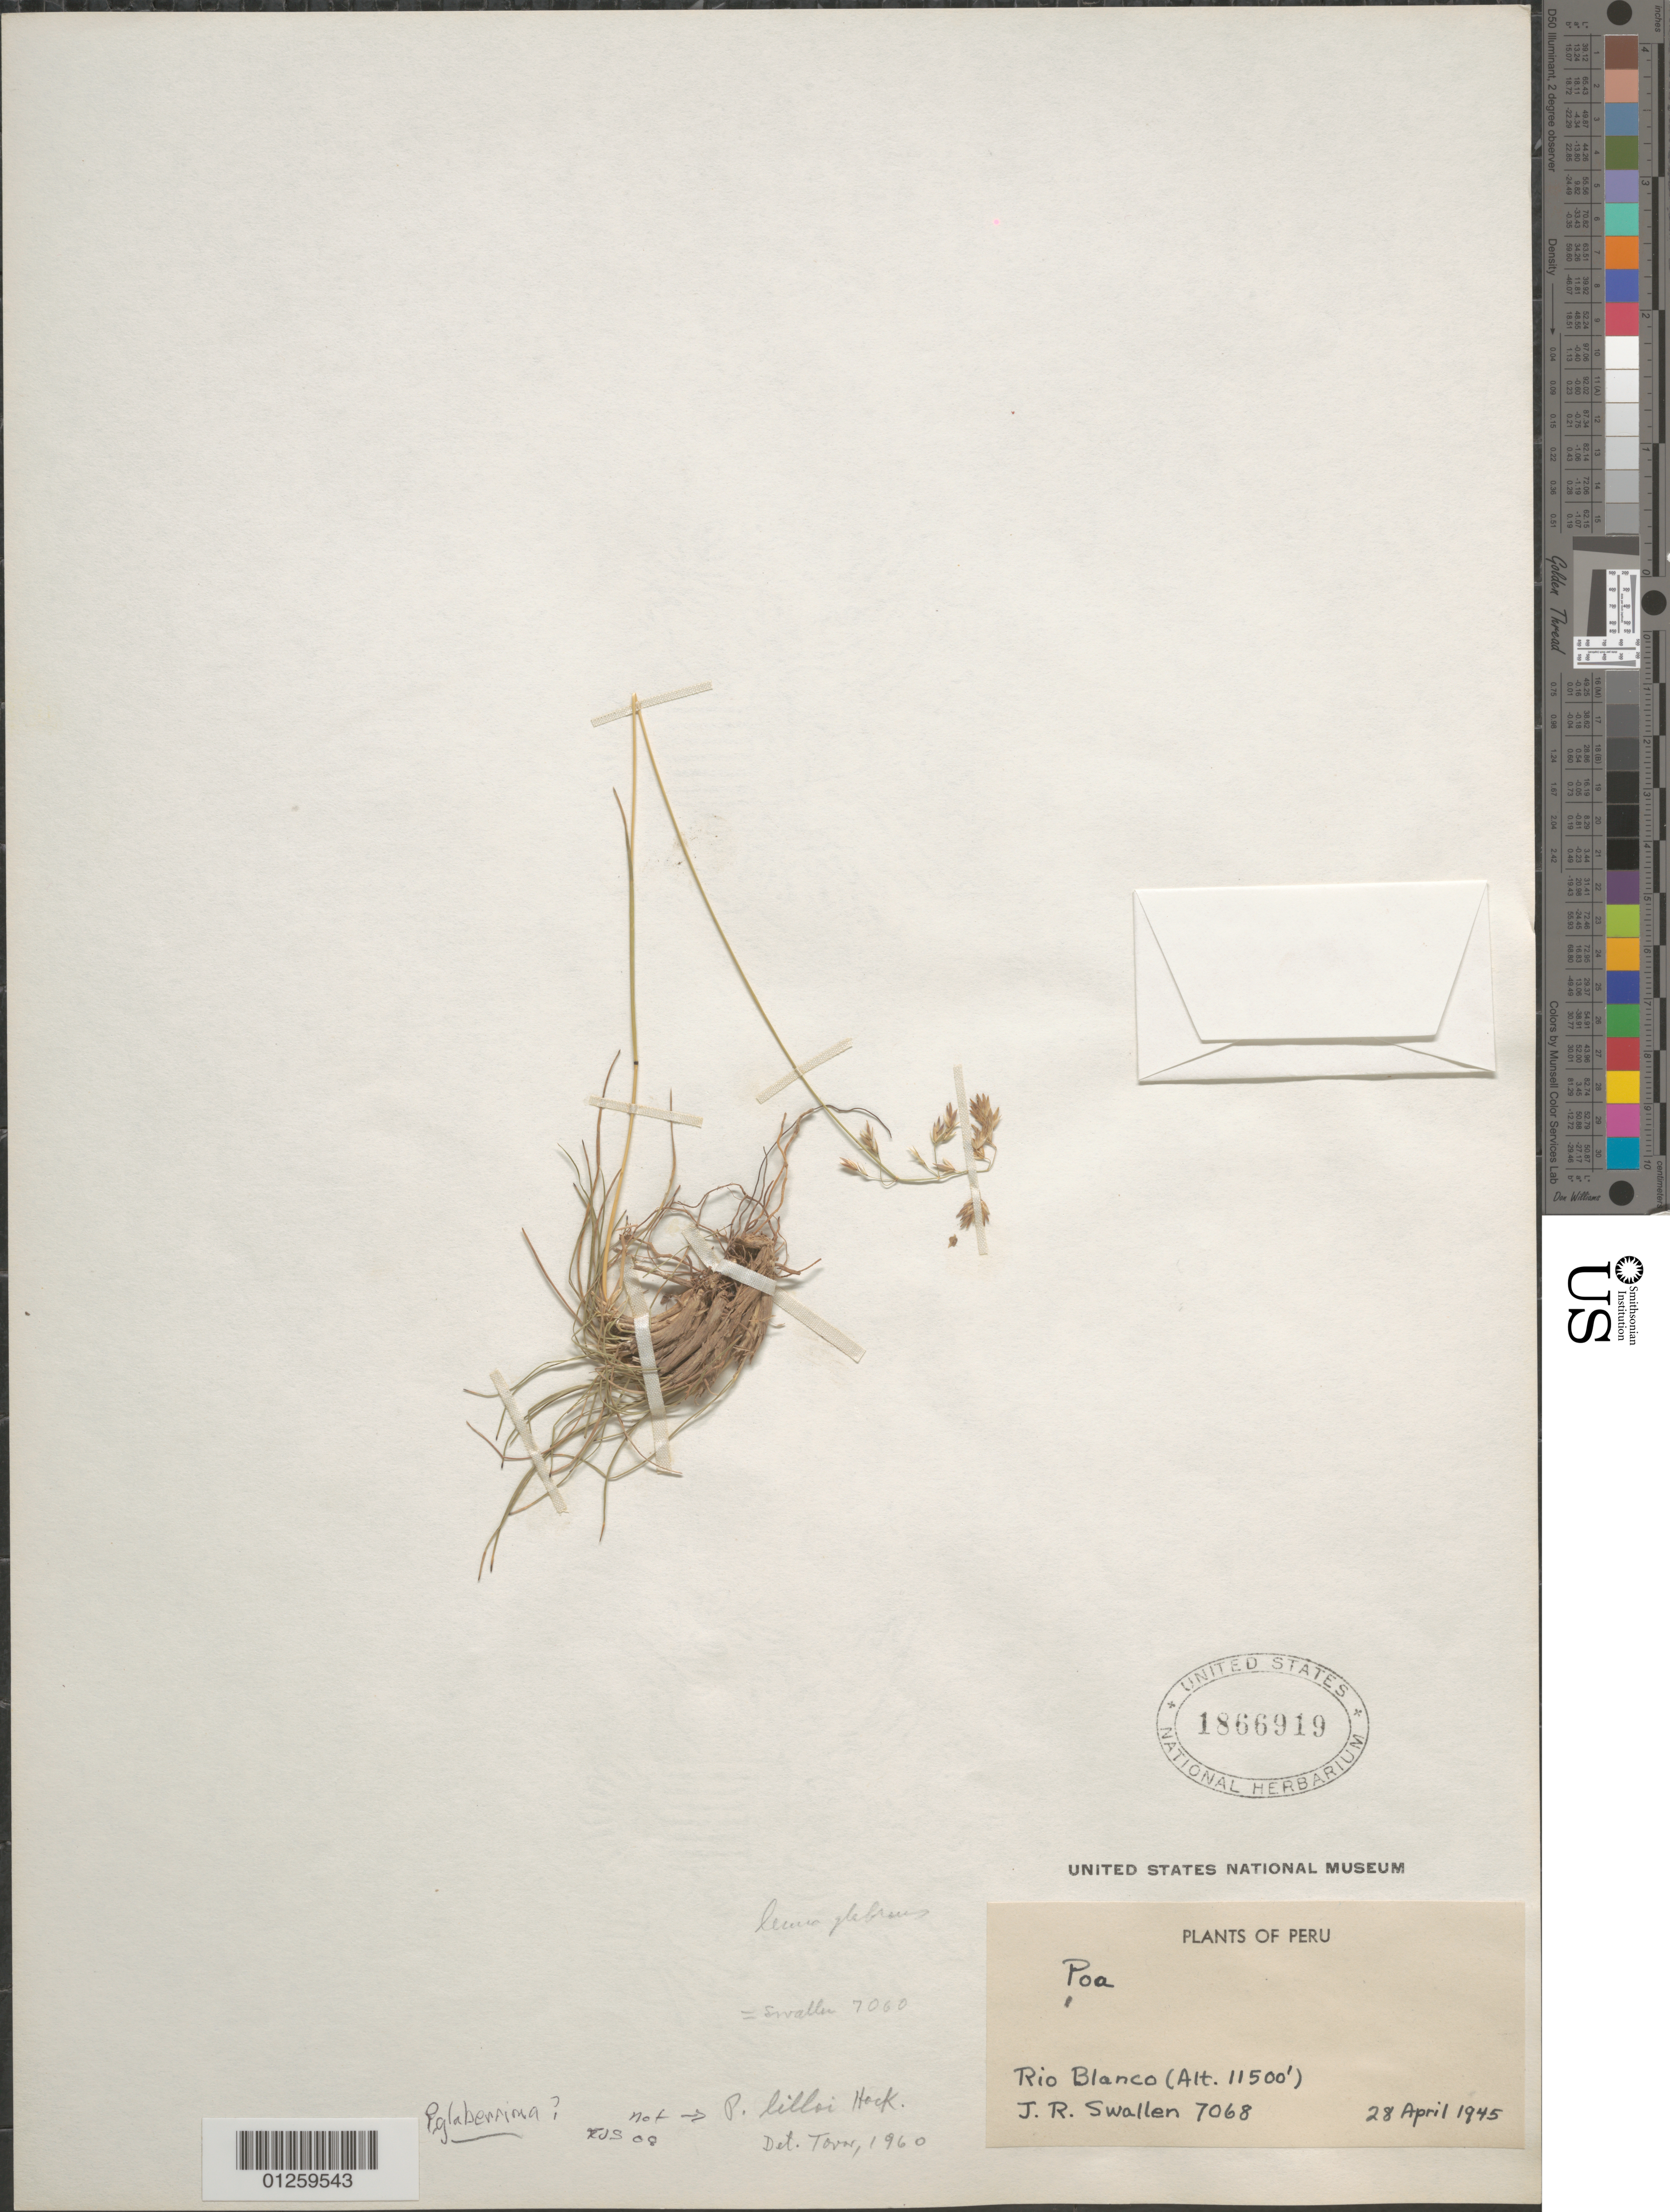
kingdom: Plantae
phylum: Tracheophyta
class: Liliopsida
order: Poales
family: Poaceae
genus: Poa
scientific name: Poa glaberrima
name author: Tovar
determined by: Soreng, Robert J., Research Associate (BOT), Smithsonian Institution - National Museum of Natural History (UNITED STATES)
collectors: J. R. Swallen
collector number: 7068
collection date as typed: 28 April 1945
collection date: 1945-04-28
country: Peru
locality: Rio Blanco.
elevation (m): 3505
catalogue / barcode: US 1866919